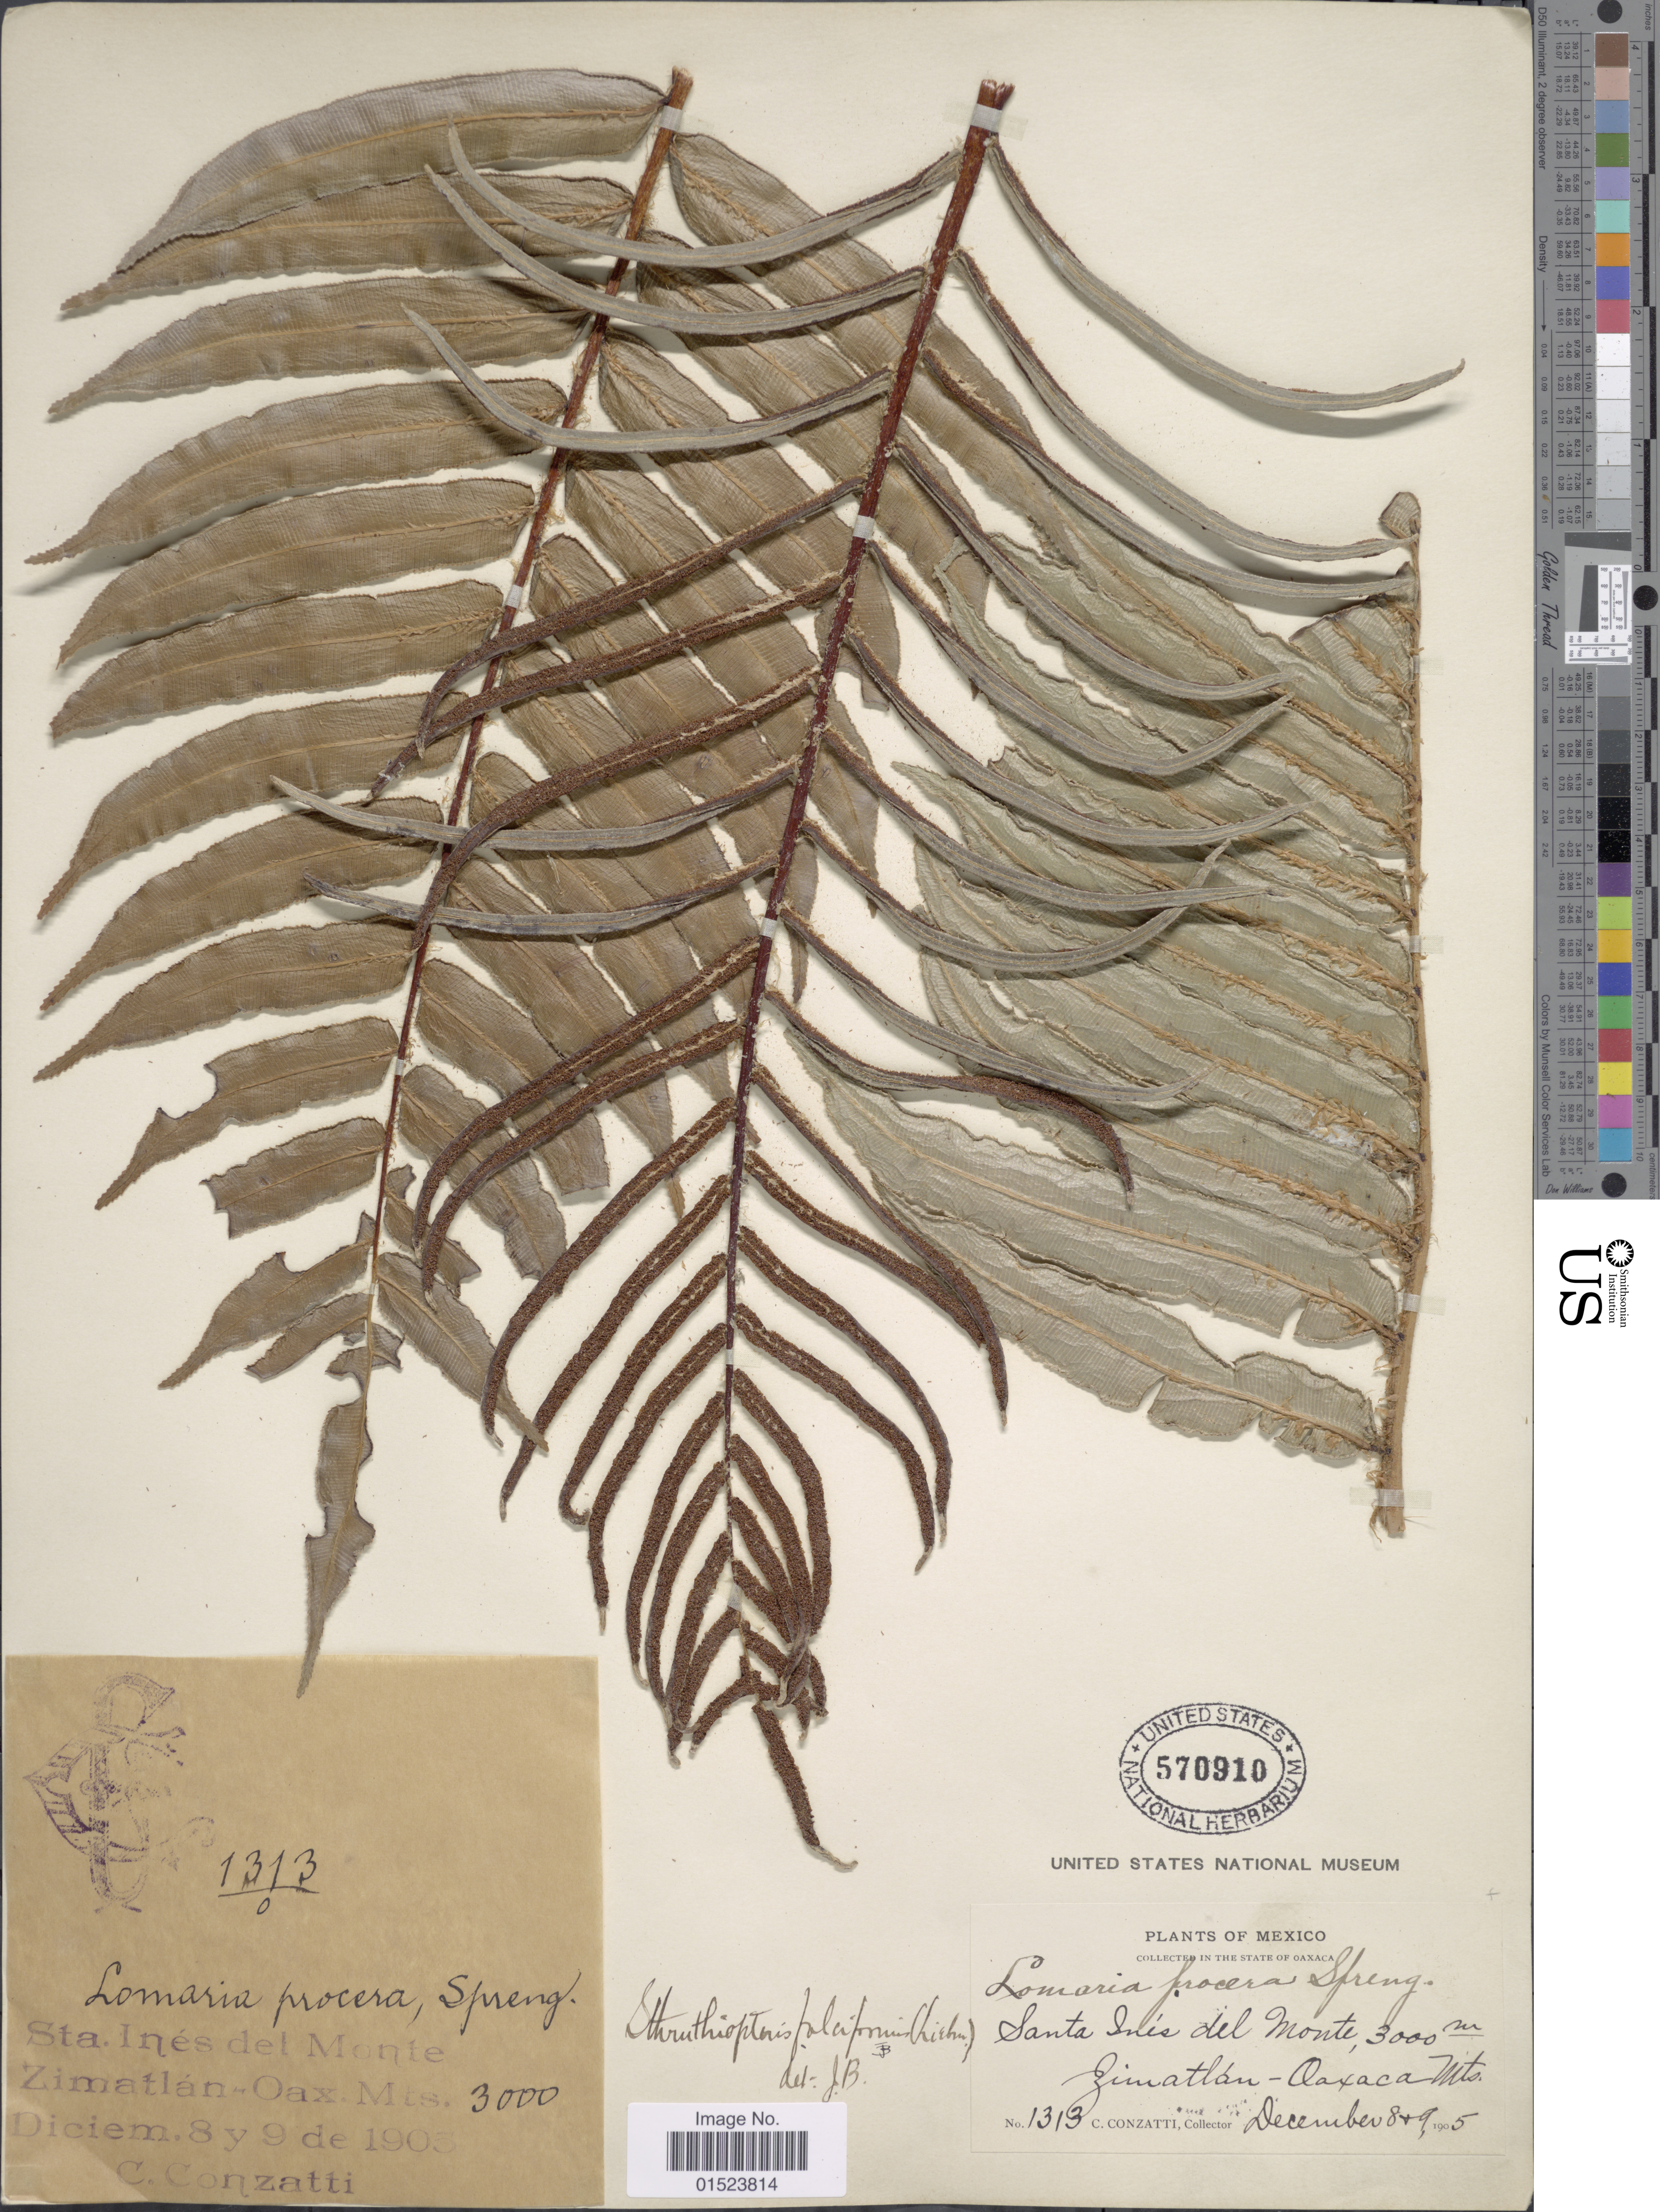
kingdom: Plantae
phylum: Tracheophyta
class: Polypodiopsida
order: Polypodiales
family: Blechnaceae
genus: Blechnum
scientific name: Blechnum falciforme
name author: (Liebm.) C. Chr.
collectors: C. Conzatti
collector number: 1313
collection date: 1905-12-08/1905-12-09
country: Mexico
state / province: Oaxaca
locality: Santa Inés del Monte, Zimatlán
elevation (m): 3000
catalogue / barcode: US 570910